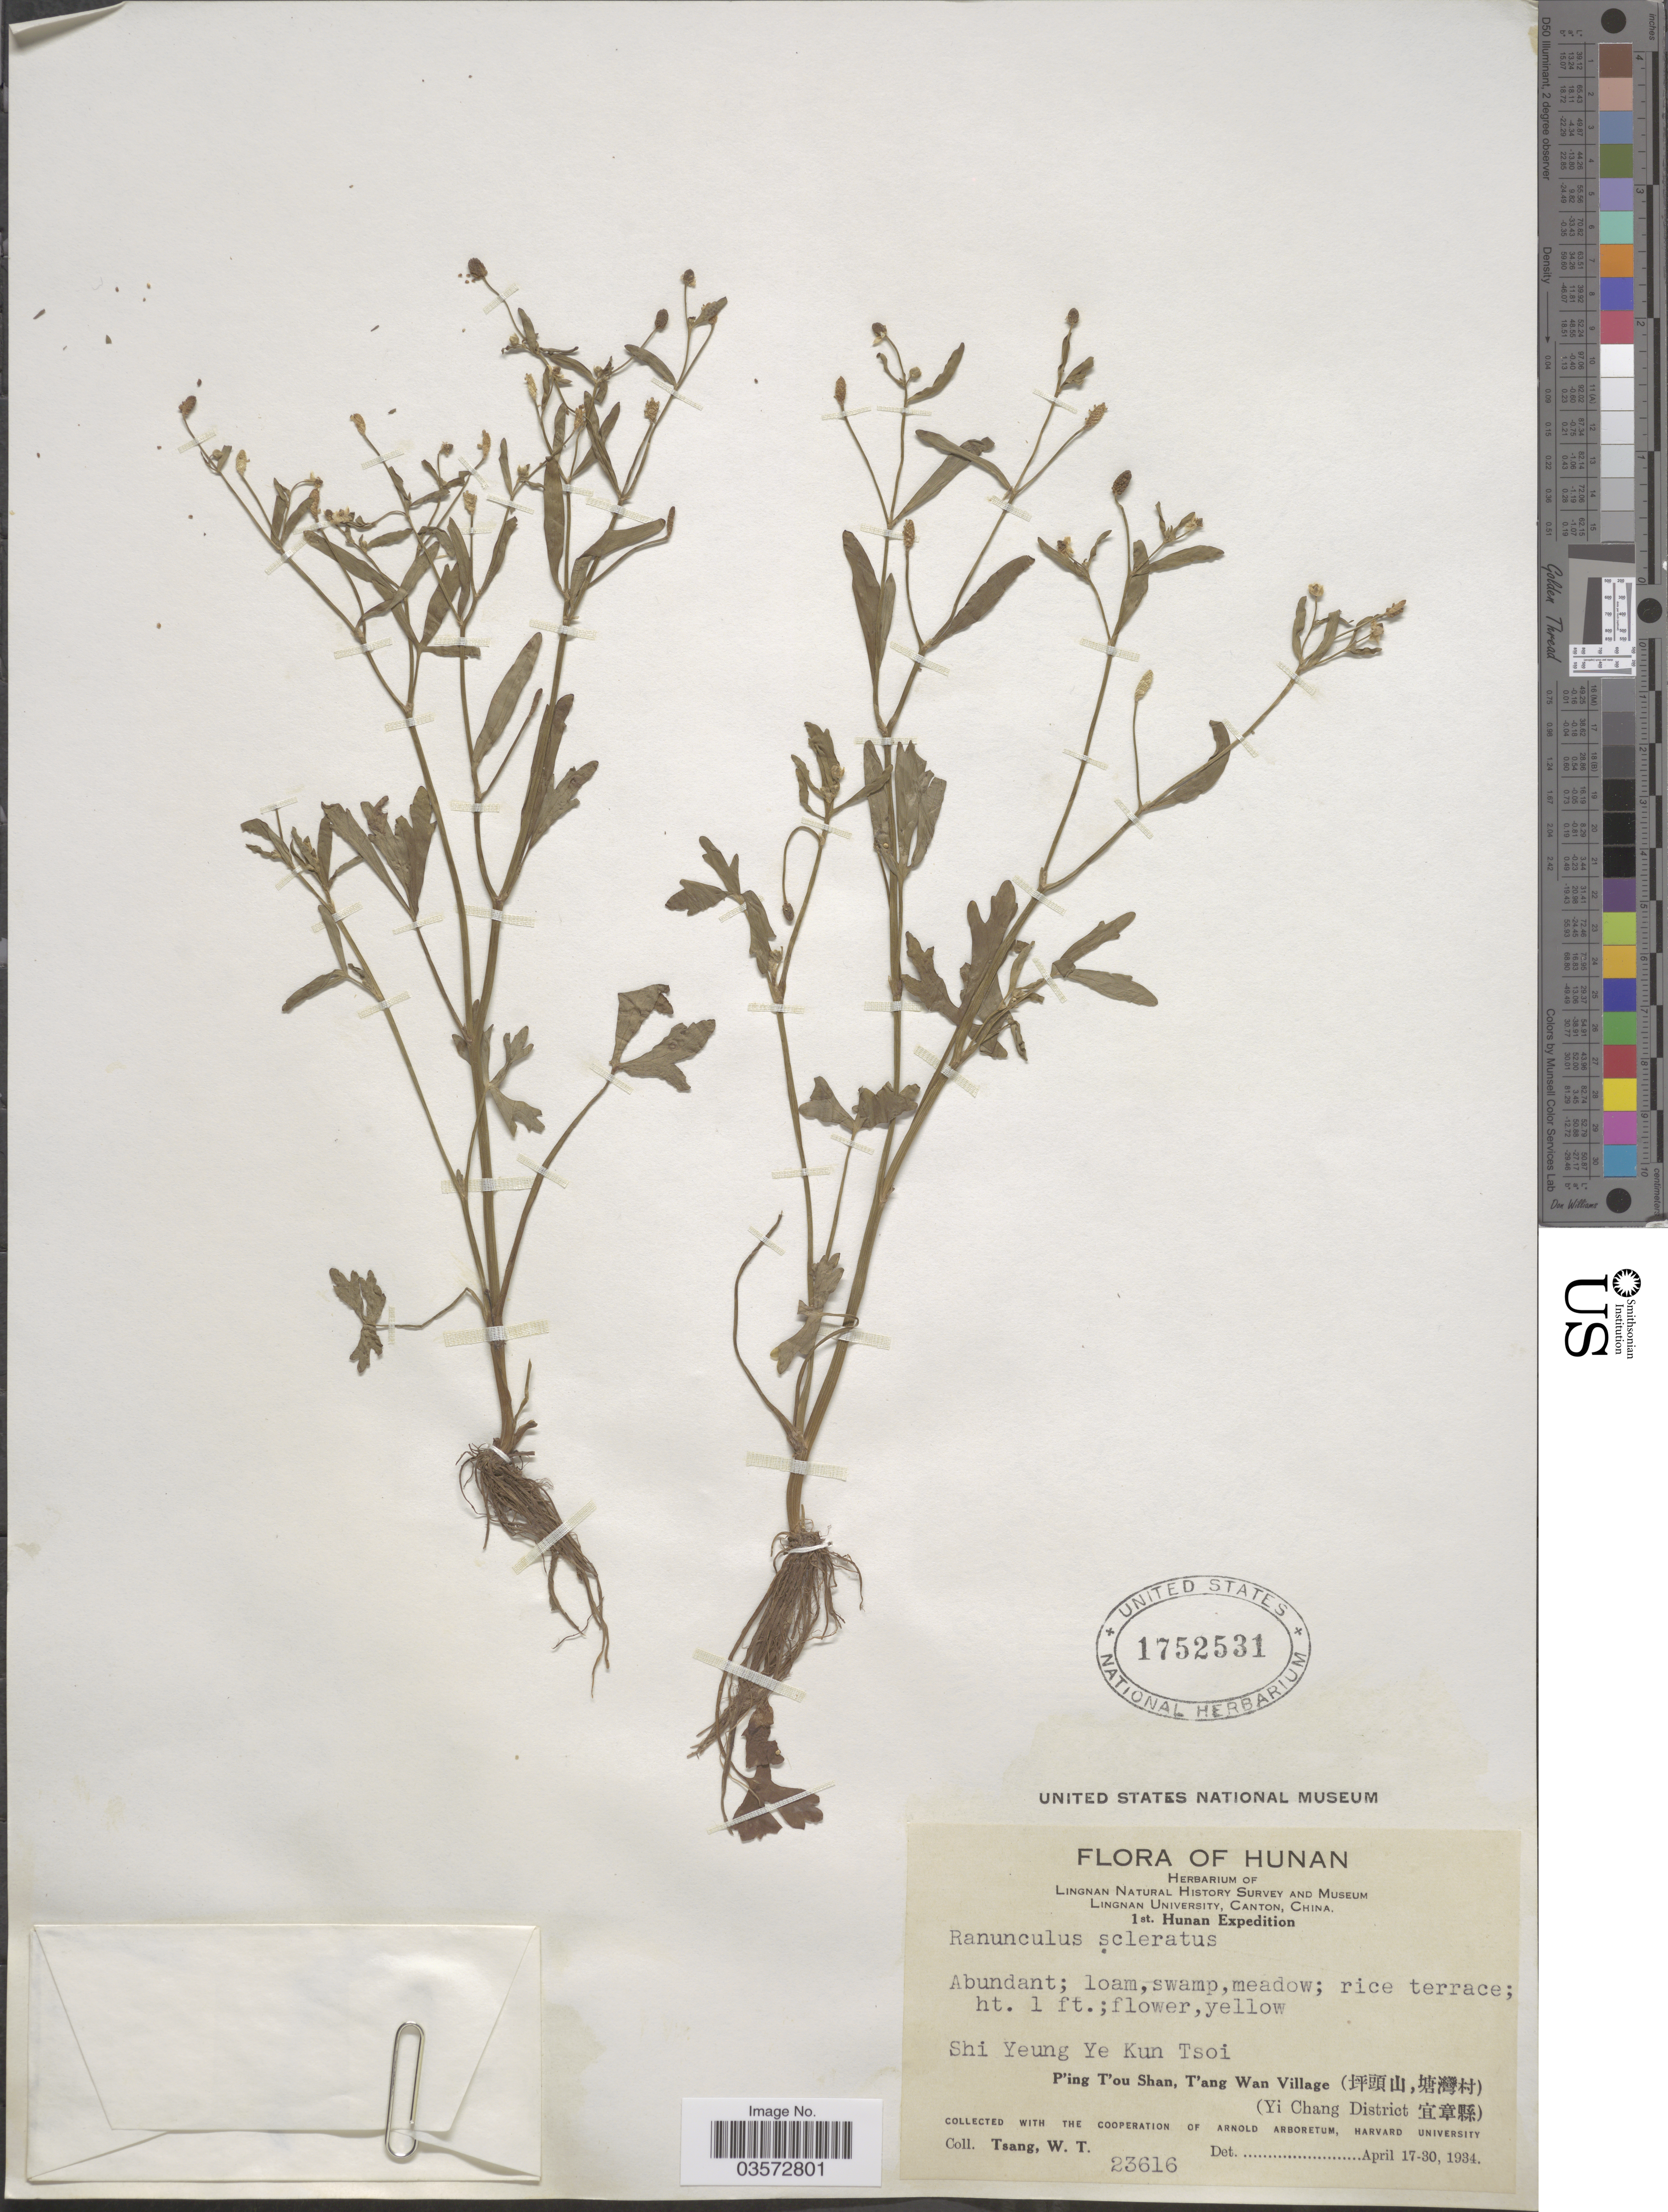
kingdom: Plantae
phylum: Tracheophyta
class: Magnoliopsida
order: Ranunculales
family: Ranunculaceae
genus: Ranunculus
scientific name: Ranunculus sceleratus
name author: L.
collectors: W. T. Tsang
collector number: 23616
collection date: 1934-04-17/1934-04-30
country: China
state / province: Hunan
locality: Shi Yeung Ye Kun Tsoi. P'ing T'ou Shan, T'ang Wan Village (X), (Yi Chang District X).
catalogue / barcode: US 1752531